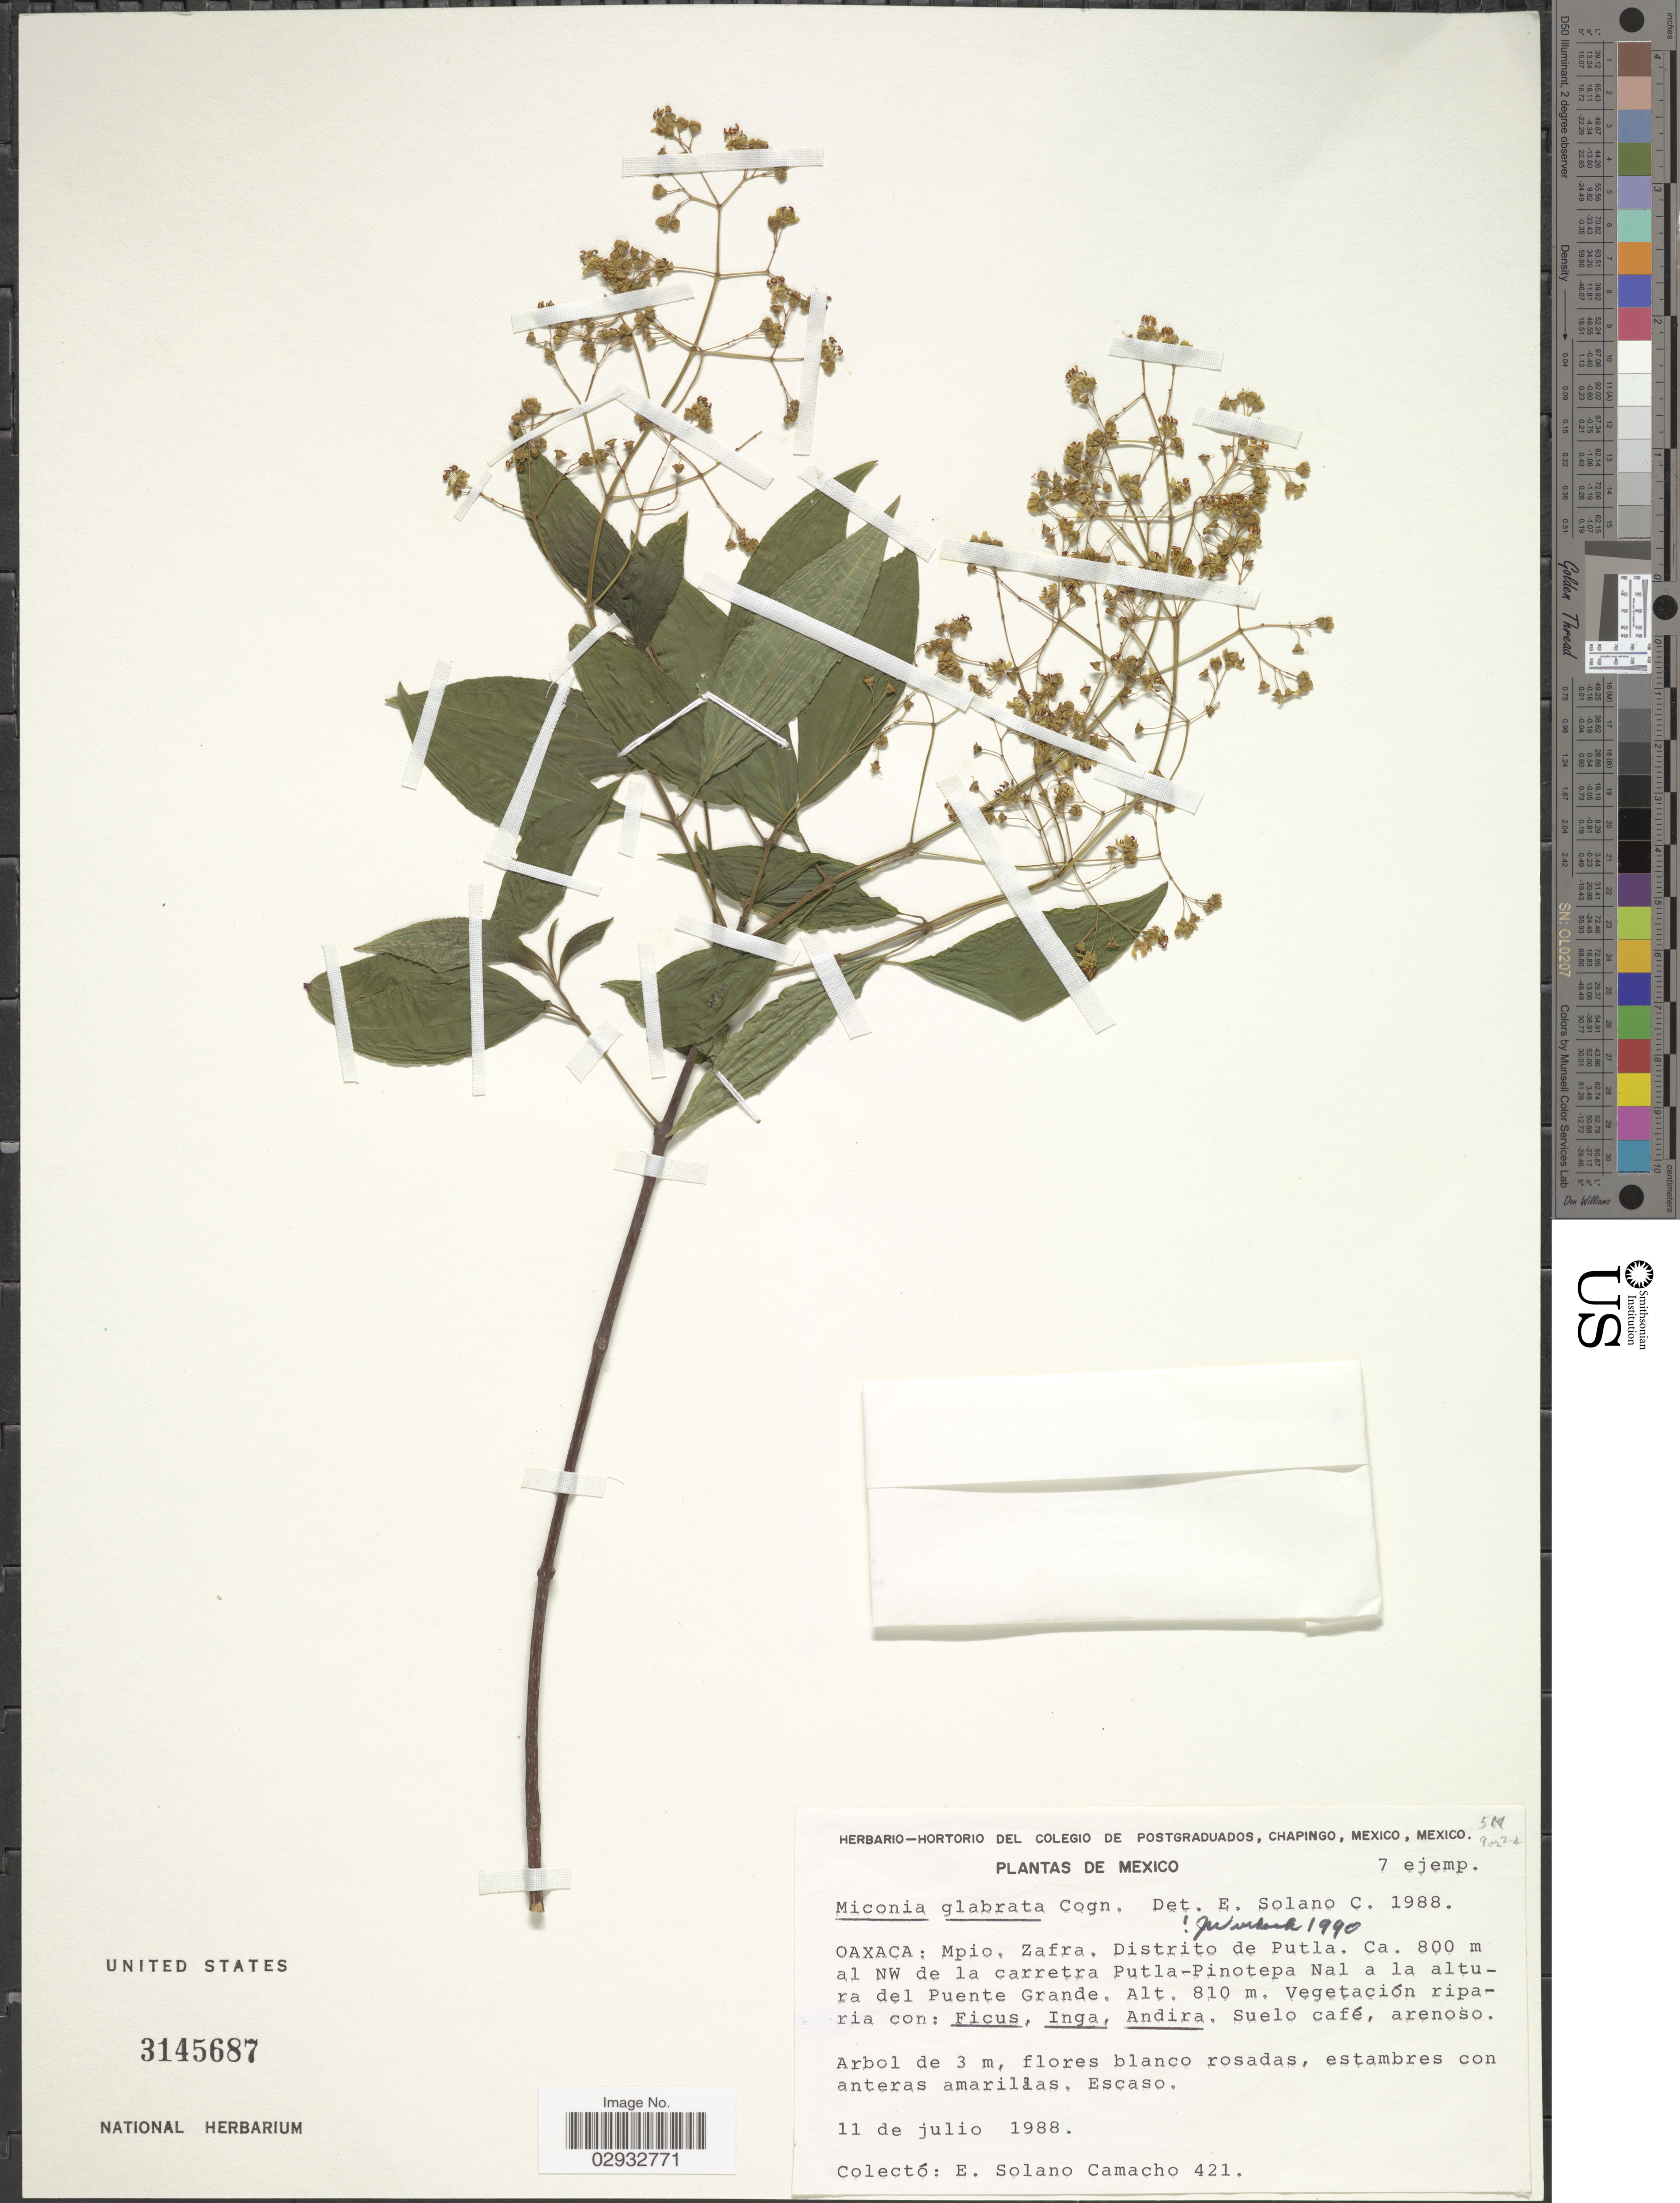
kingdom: Plantae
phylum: Tracheophyta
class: Magnoliopsida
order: Myrtales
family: Melastomataceae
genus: Miconia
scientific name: Miconia glabrata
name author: Cogn.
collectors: E. Solano C.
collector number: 421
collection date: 1988-07-11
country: Mexico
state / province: Oaxaca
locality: Mpio. Zafra. Distrito de Putla. Ca. 800 m al NW de la carretera Putla-Pinotepa Nal a la altura del Puente Grande.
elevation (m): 810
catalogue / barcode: US 3145687